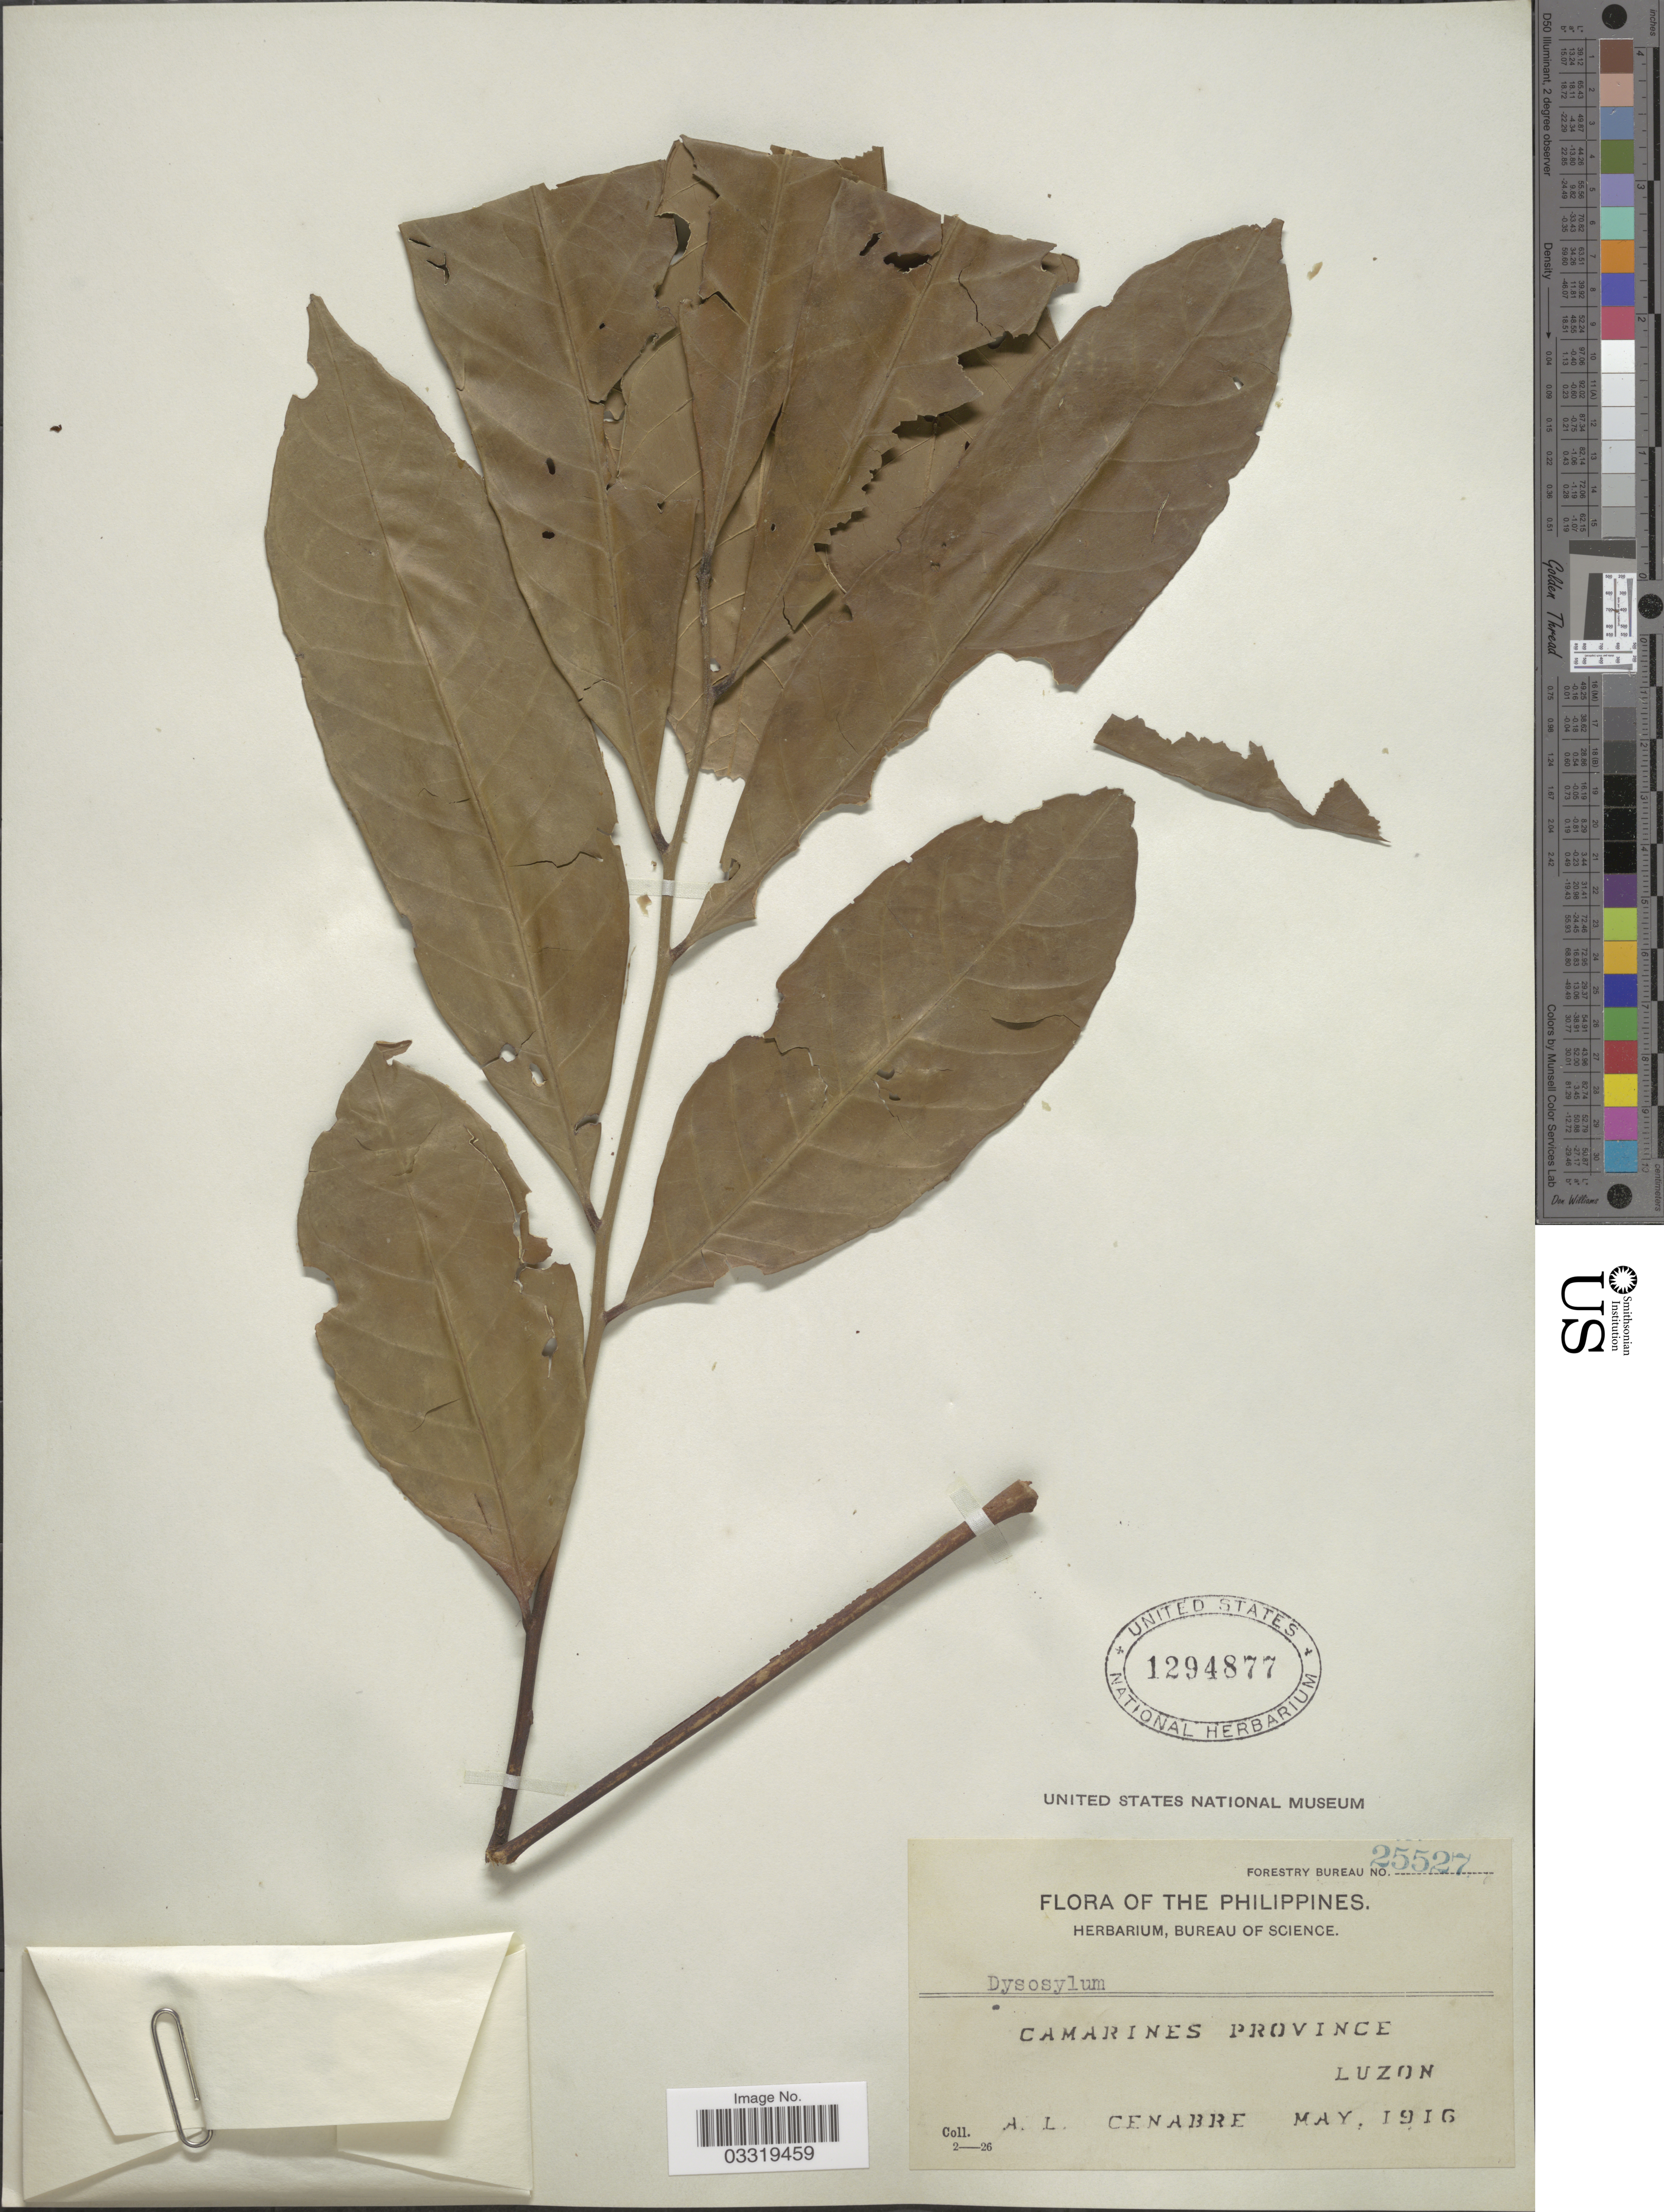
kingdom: Plantae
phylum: Tracheophyta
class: Magnoliopsida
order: Sapindales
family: Meliaceae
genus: Dysoxylum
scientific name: Dysoxylum sp.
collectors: A. Cenabre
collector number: Forestry Bureau 25527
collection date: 1916-05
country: Philippines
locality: Camarines Province, Luzon.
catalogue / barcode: US 1294877